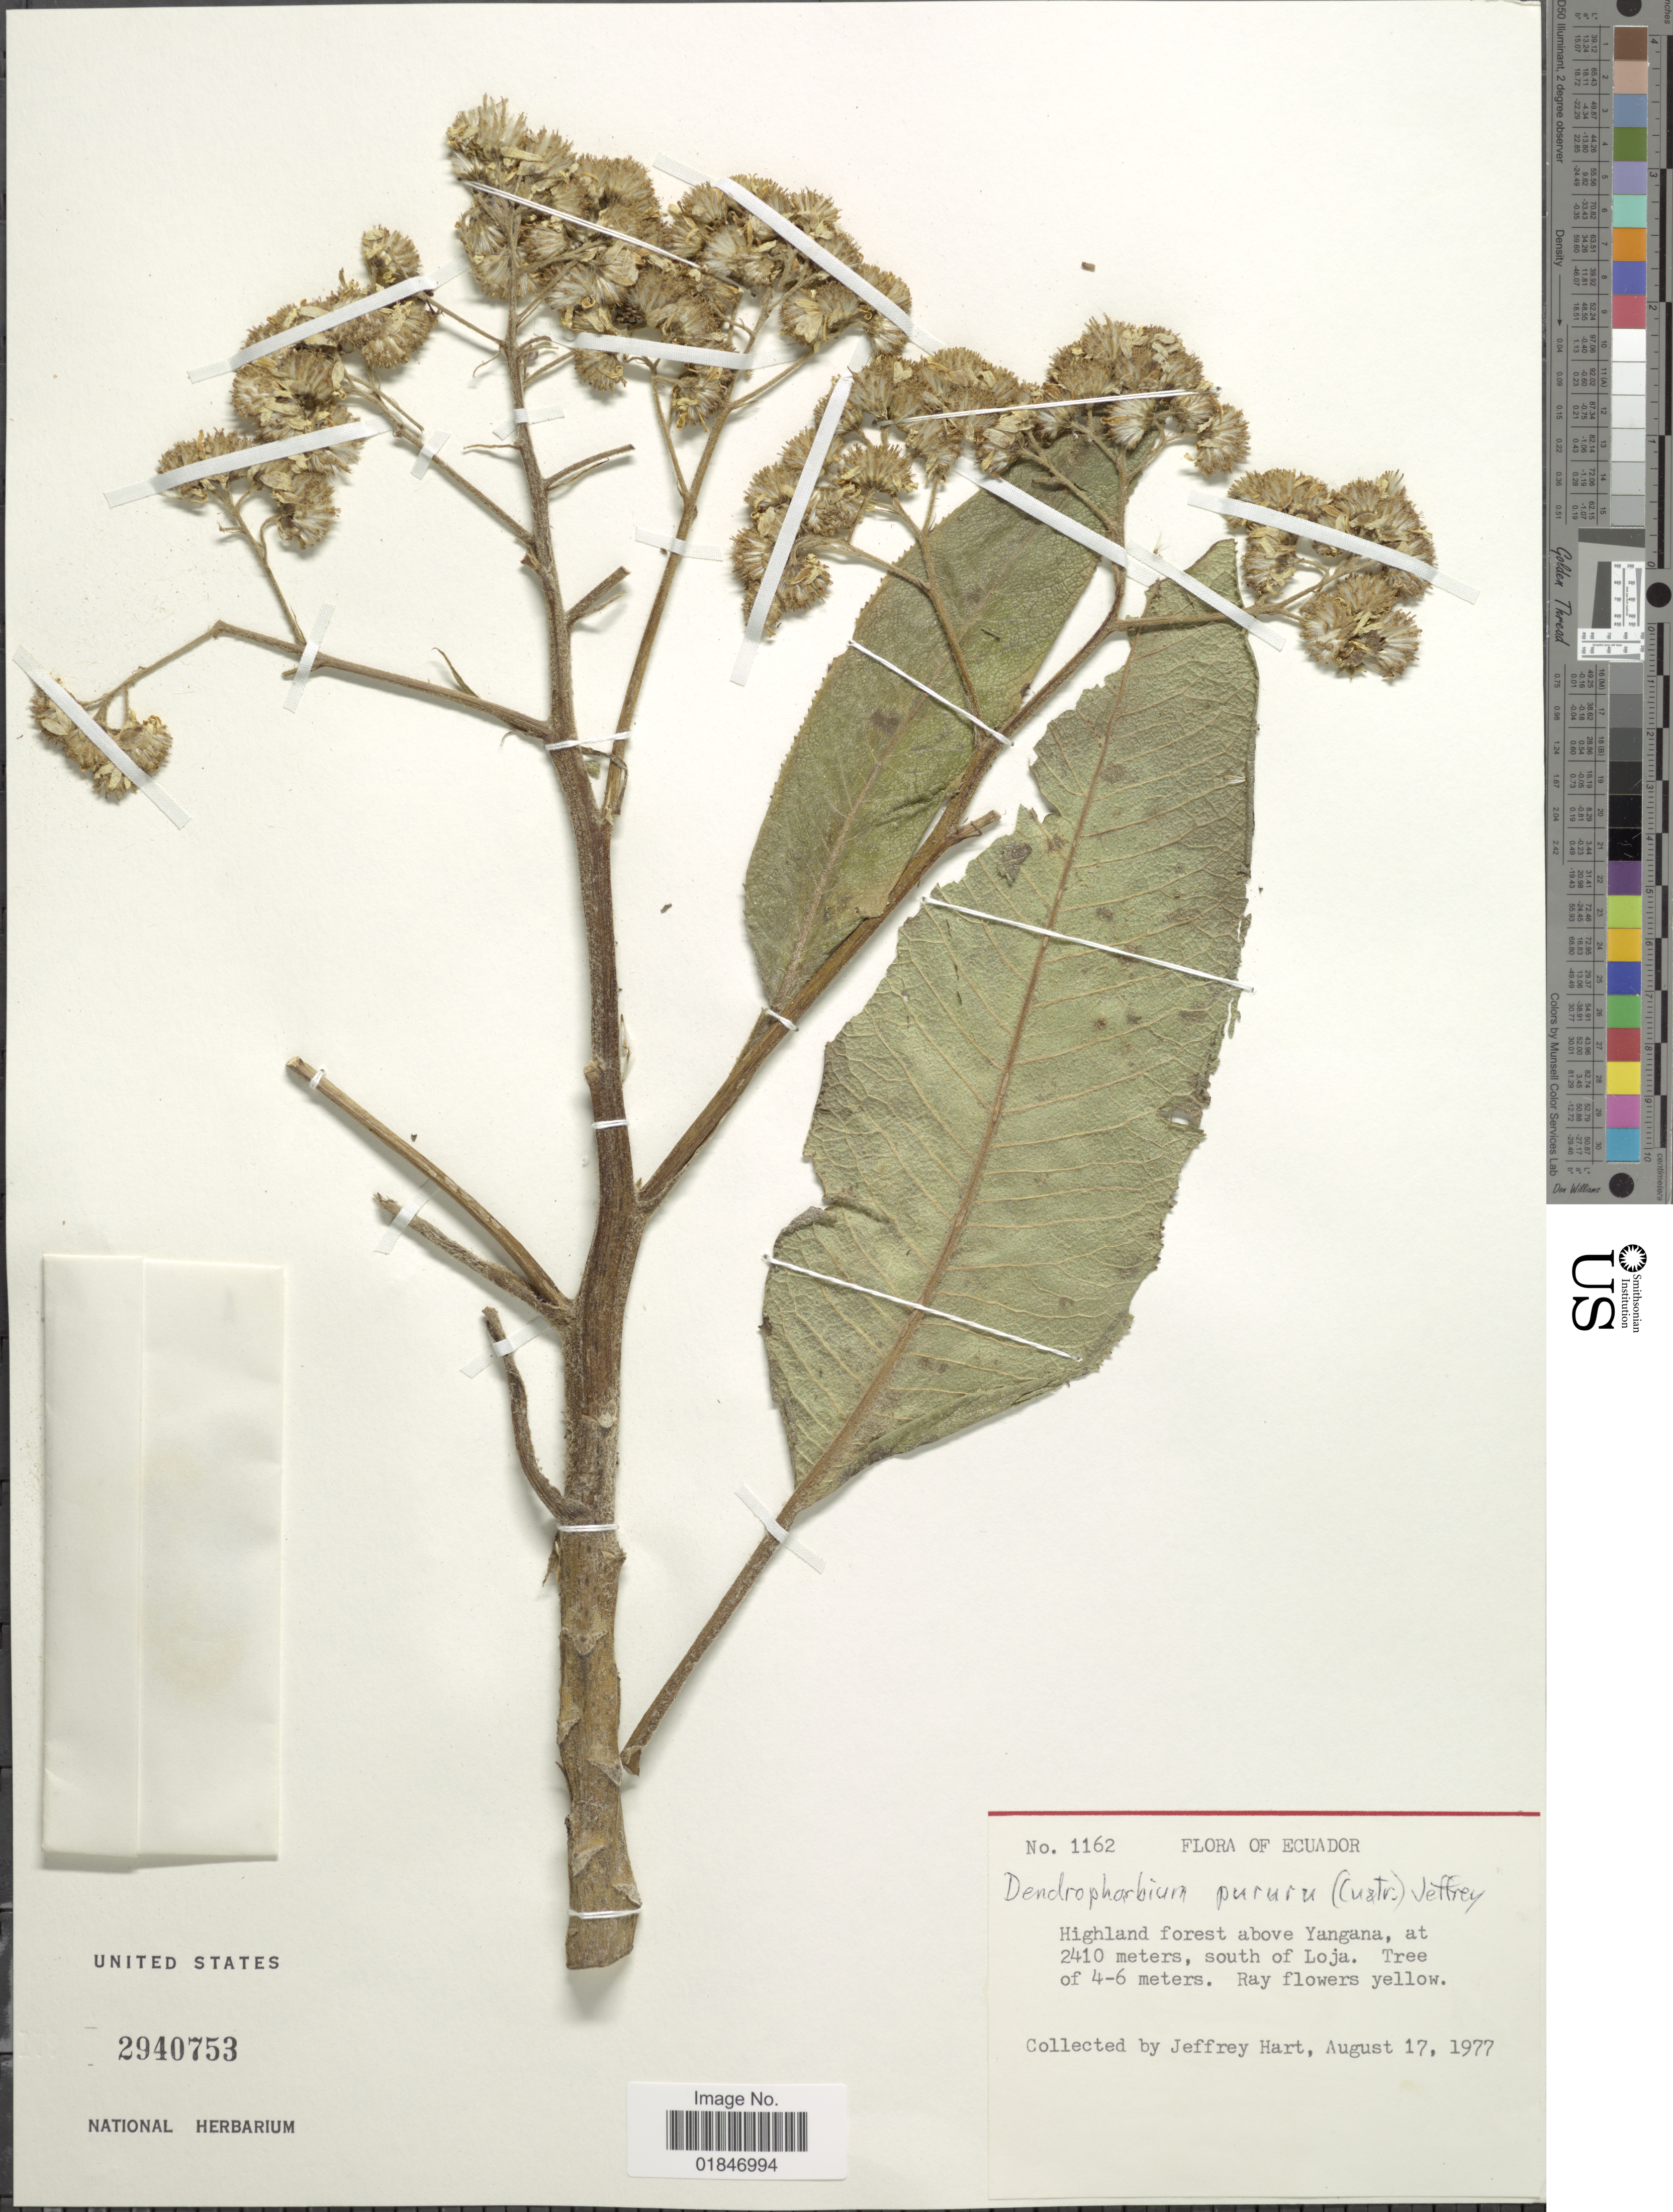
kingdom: Plantae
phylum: Tracheophyta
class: Magnoliopsida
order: Asterales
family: Asteraceae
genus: Dendrophorbium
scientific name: Dendrophorbium pururu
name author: (Cuatrec.) C. Jeffrey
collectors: J. A. Hart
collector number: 1162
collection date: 1977-08-17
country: Ecuador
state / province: Loja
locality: Highland forest above Yangana, south of Loja.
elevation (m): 2410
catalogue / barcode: US 2940753